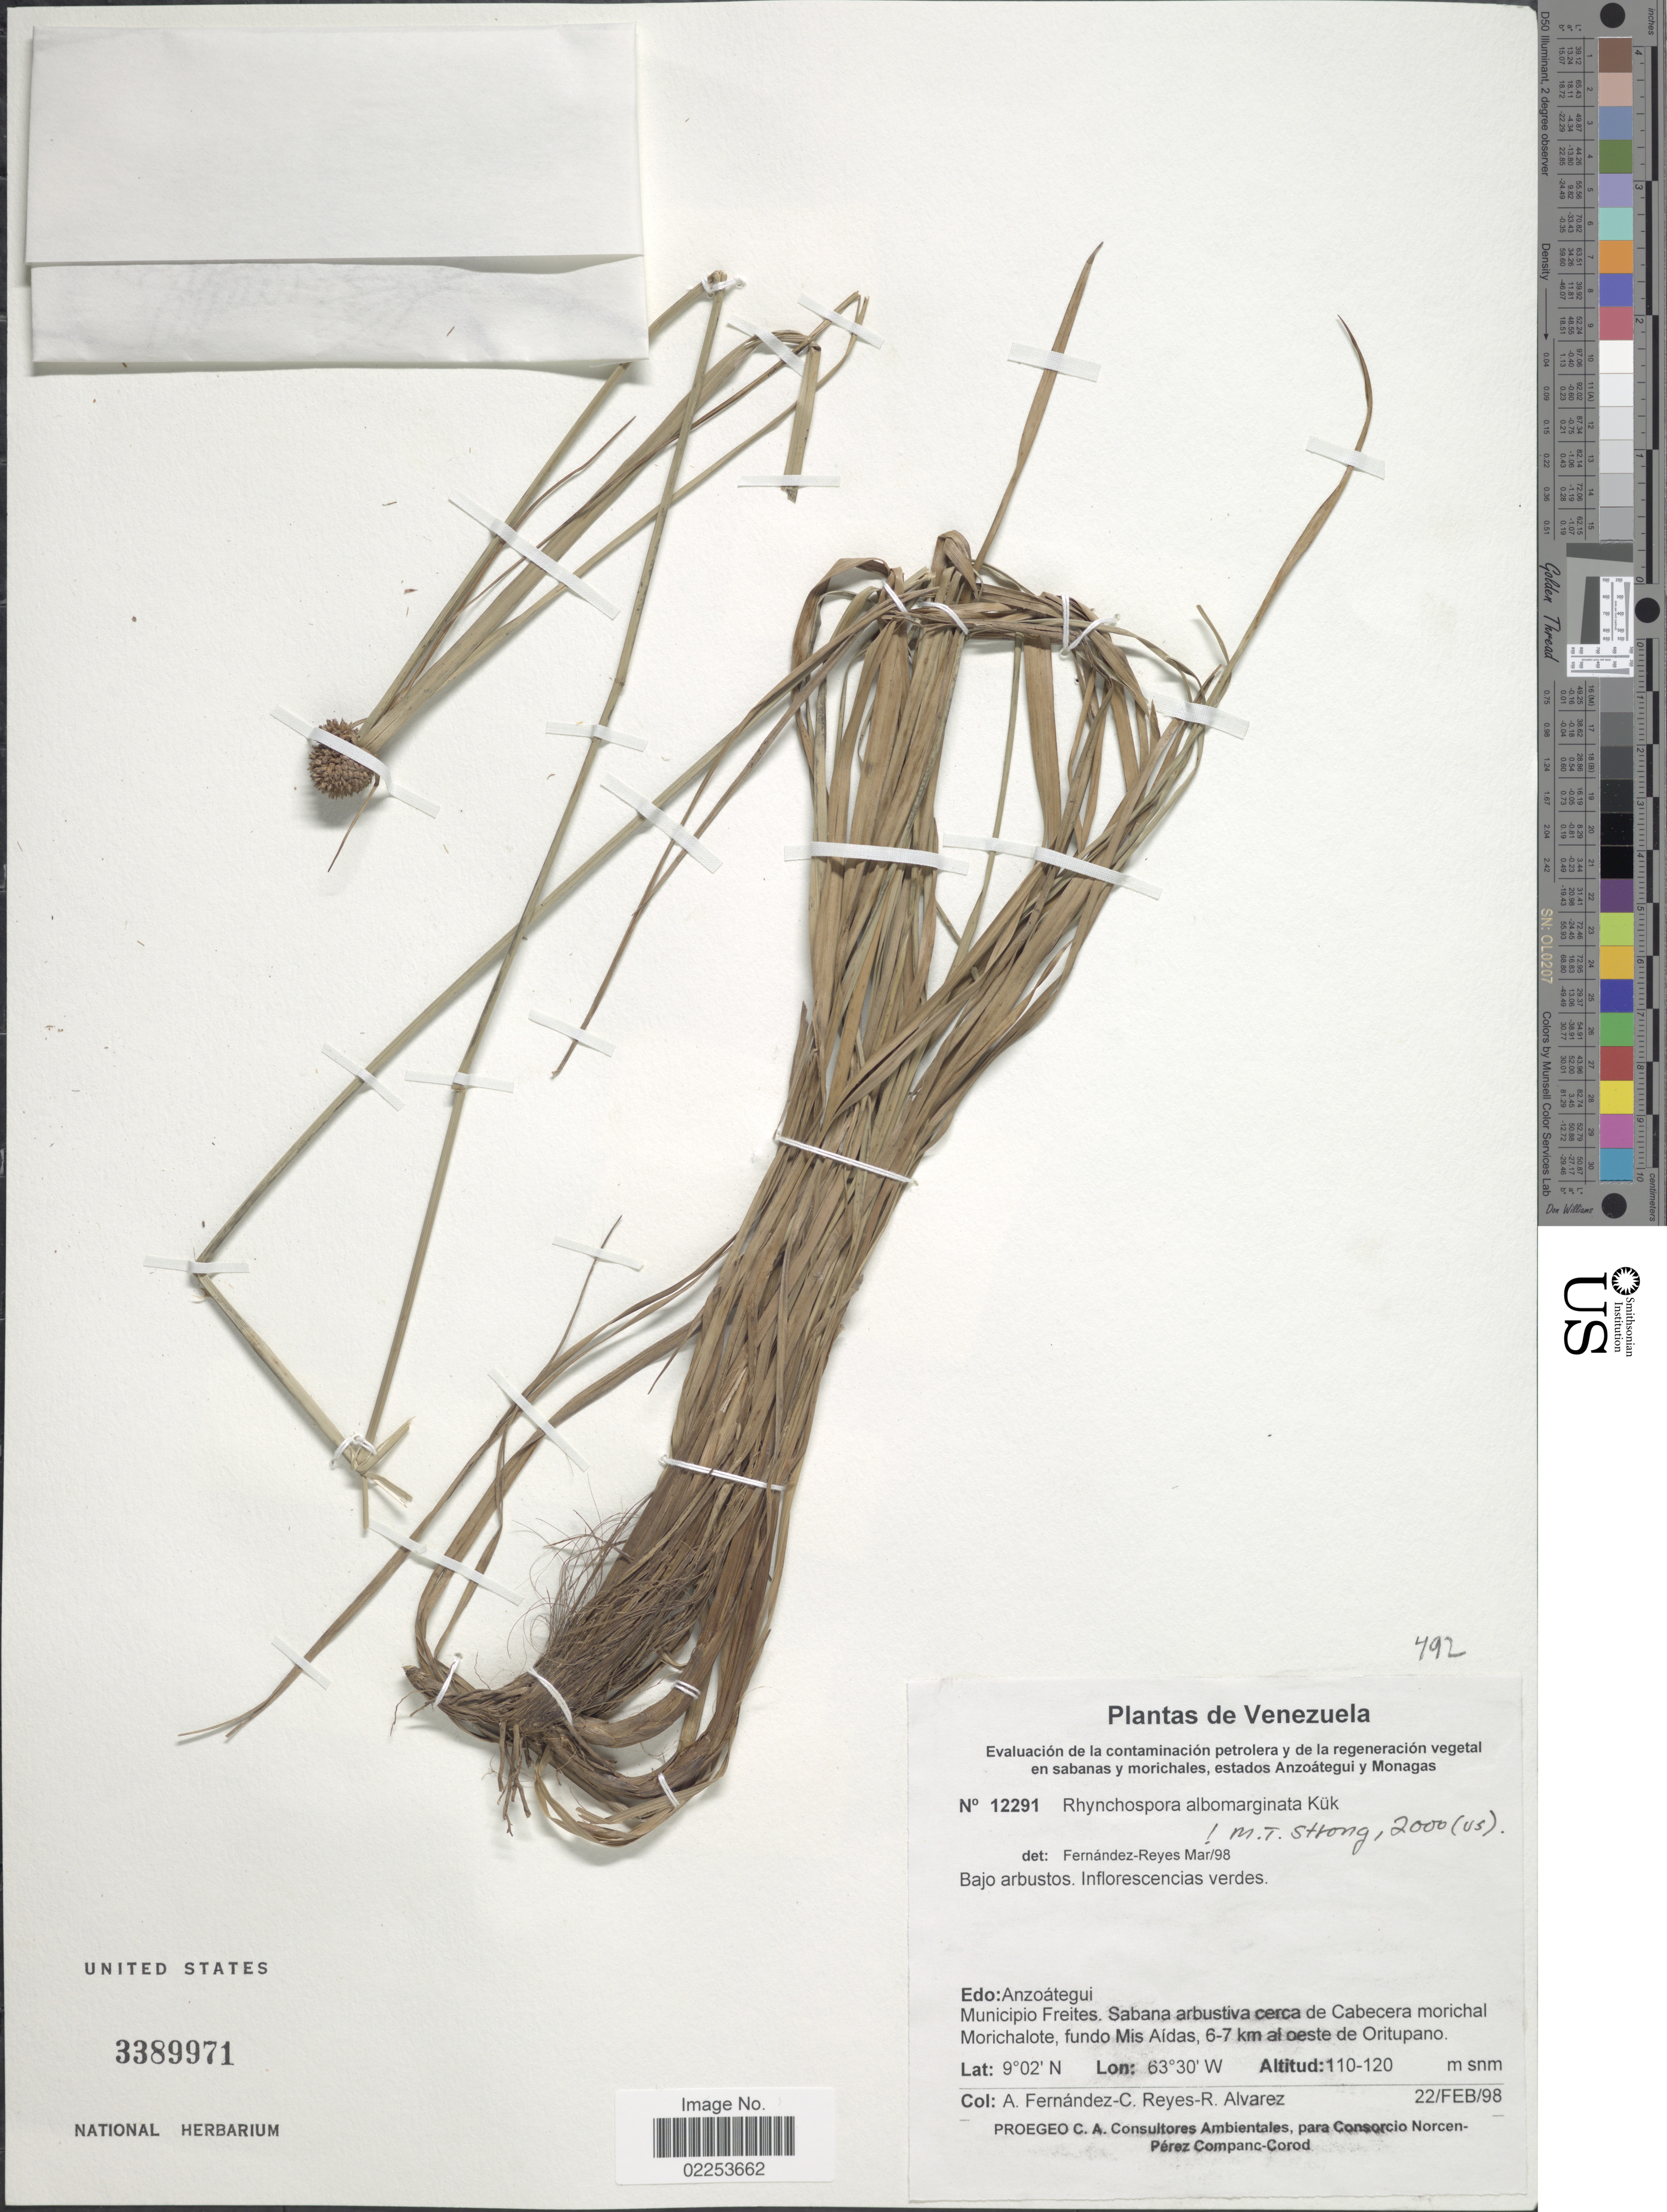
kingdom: Plantae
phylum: Tracheophyta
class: Liliopsida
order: Poales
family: Cyperaceae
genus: Rhynchospora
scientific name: Rhynchospora albomarginata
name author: Kük.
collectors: A. Fernández, C. Reyes & R. Alvarez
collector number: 12291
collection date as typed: Transcribed d/m/y: 22/2/98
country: Venezuela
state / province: Anzoategui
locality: Edo. Anzoategui, Municipio Freitas. Sabana arbutiva cerca de Cabecera morichal Morichalote, fundo Mis Aldas, 6-7 km al oeste de Oritupano.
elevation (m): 110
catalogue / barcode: US 3389971